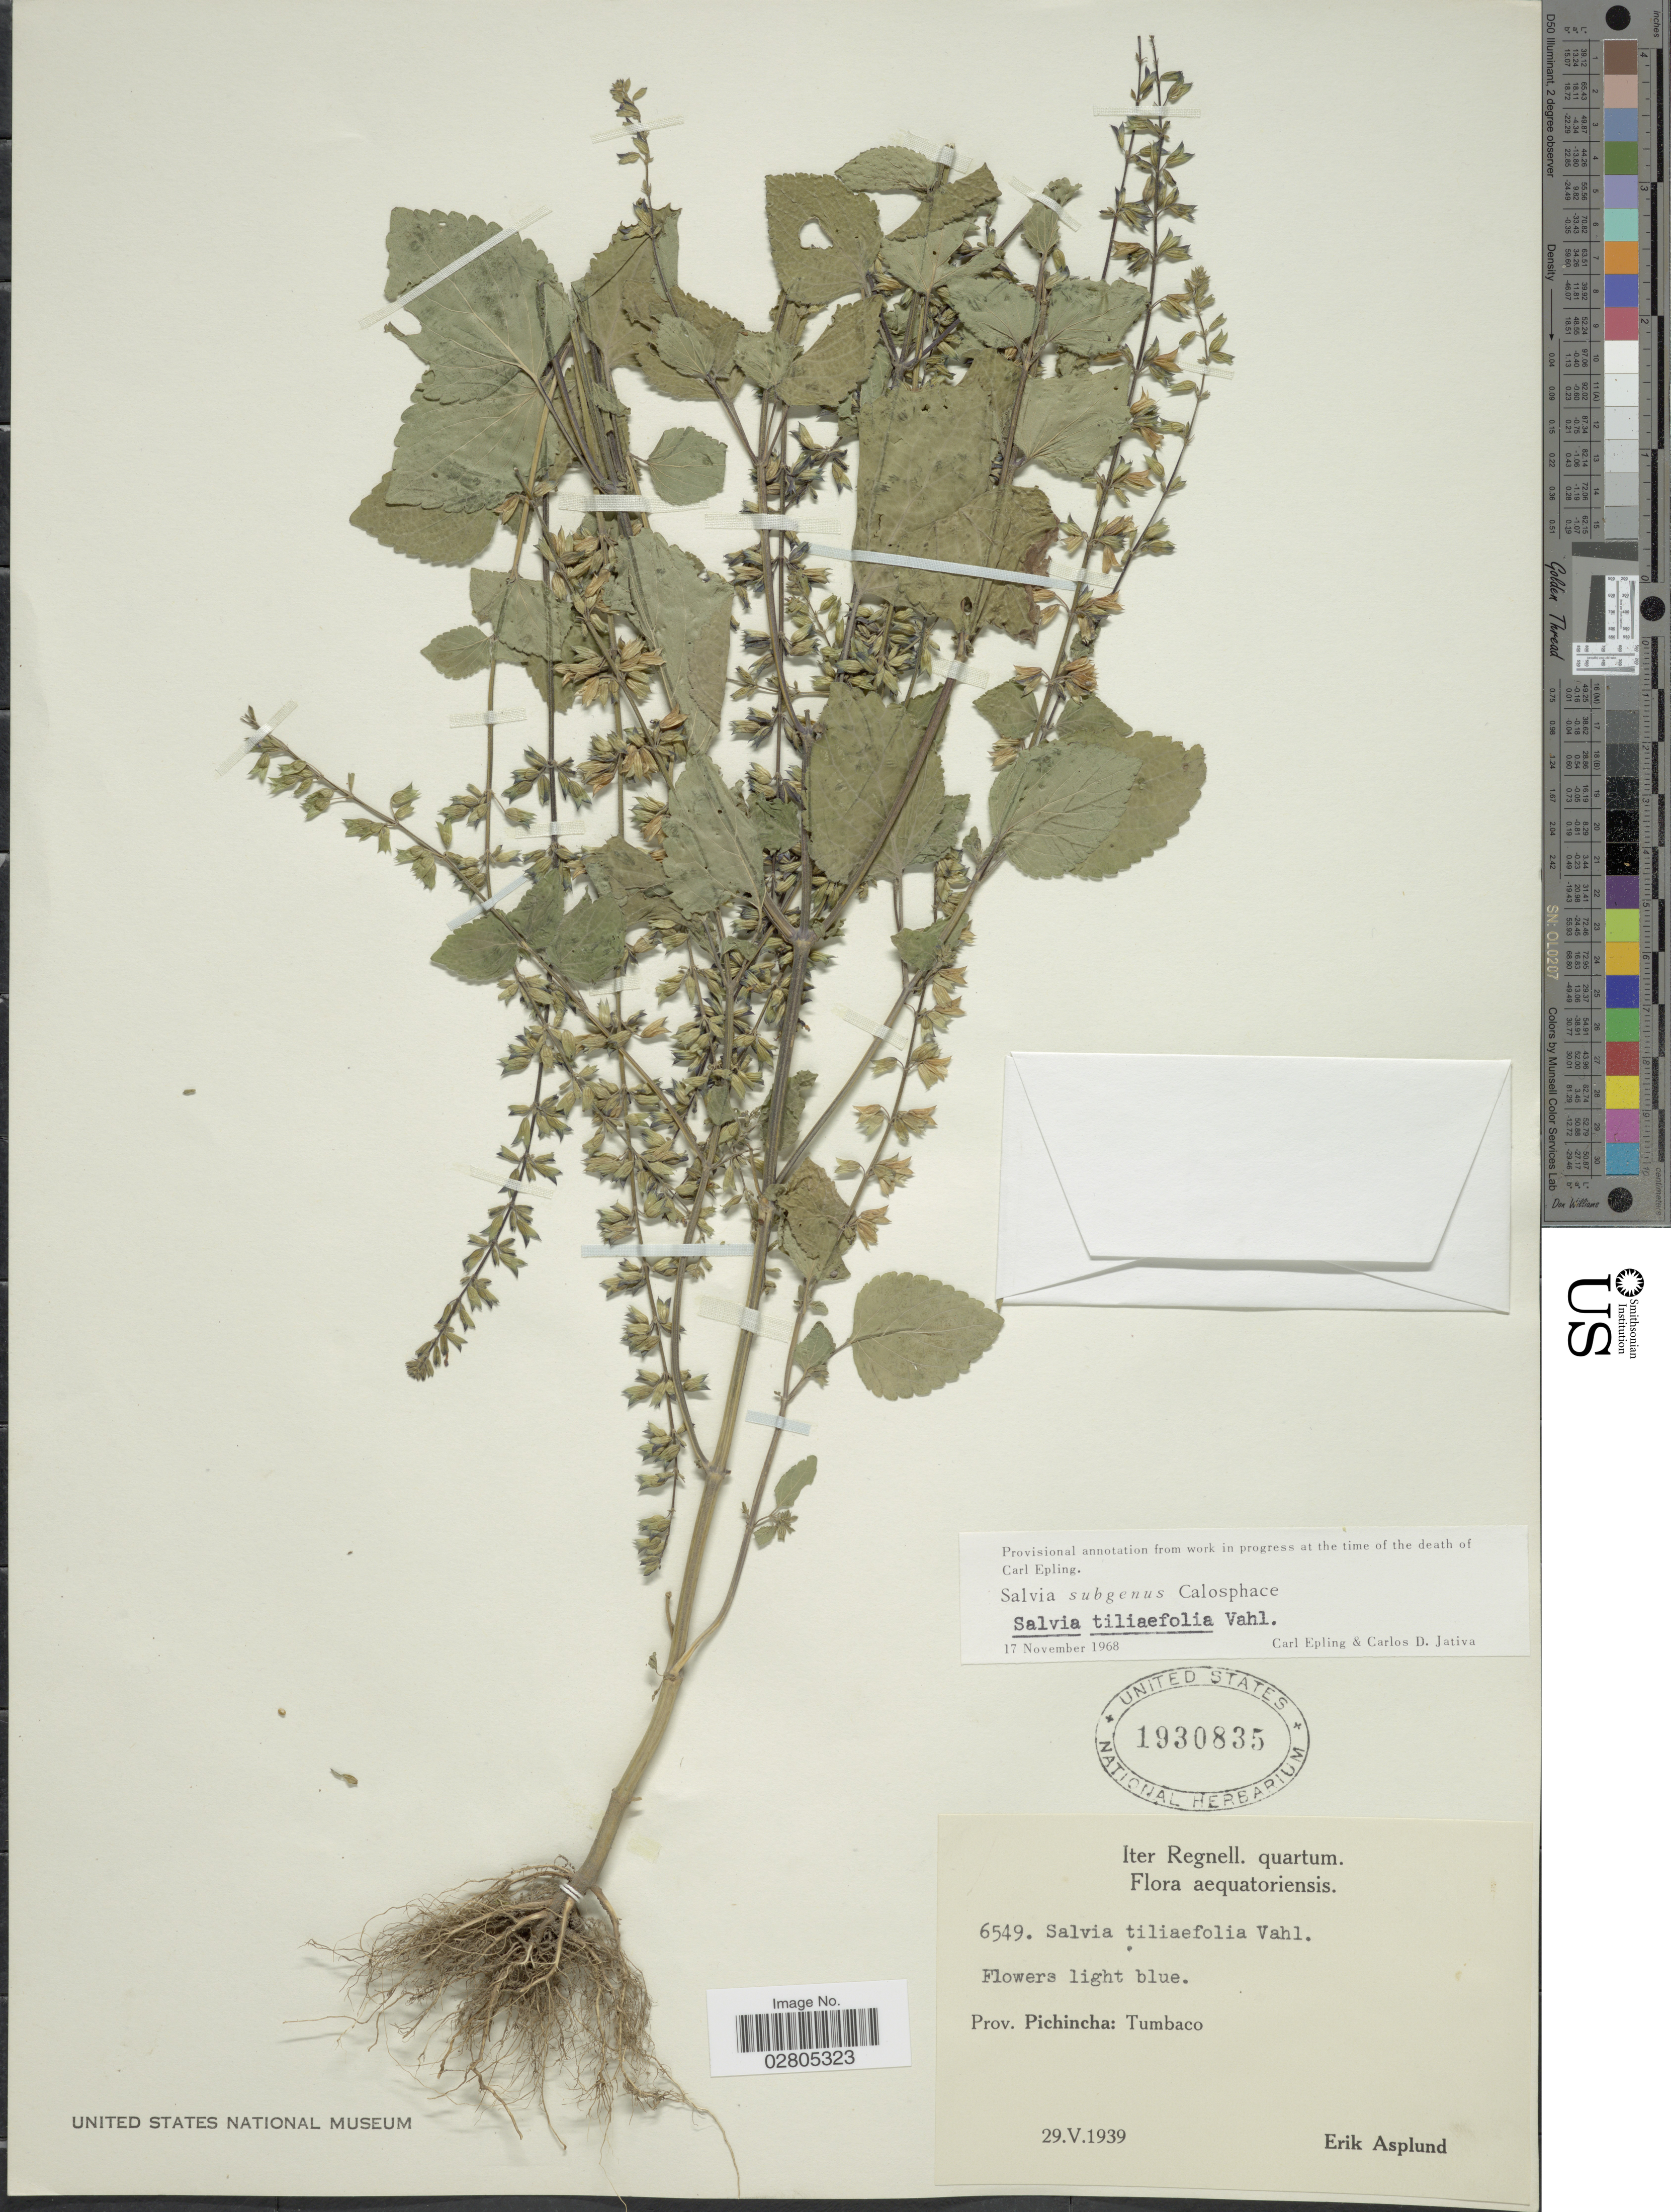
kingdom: Plantae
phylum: Tracheophyta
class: Magnoliopsida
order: Lamiales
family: Lamiaceae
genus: Salvia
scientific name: Salvia tiliifolia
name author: Vahl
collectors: E. Asplund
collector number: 6549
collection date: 1939-05-29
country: Ecuador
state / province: Pichincha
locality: Tumbaco.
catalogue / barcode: US 1930835